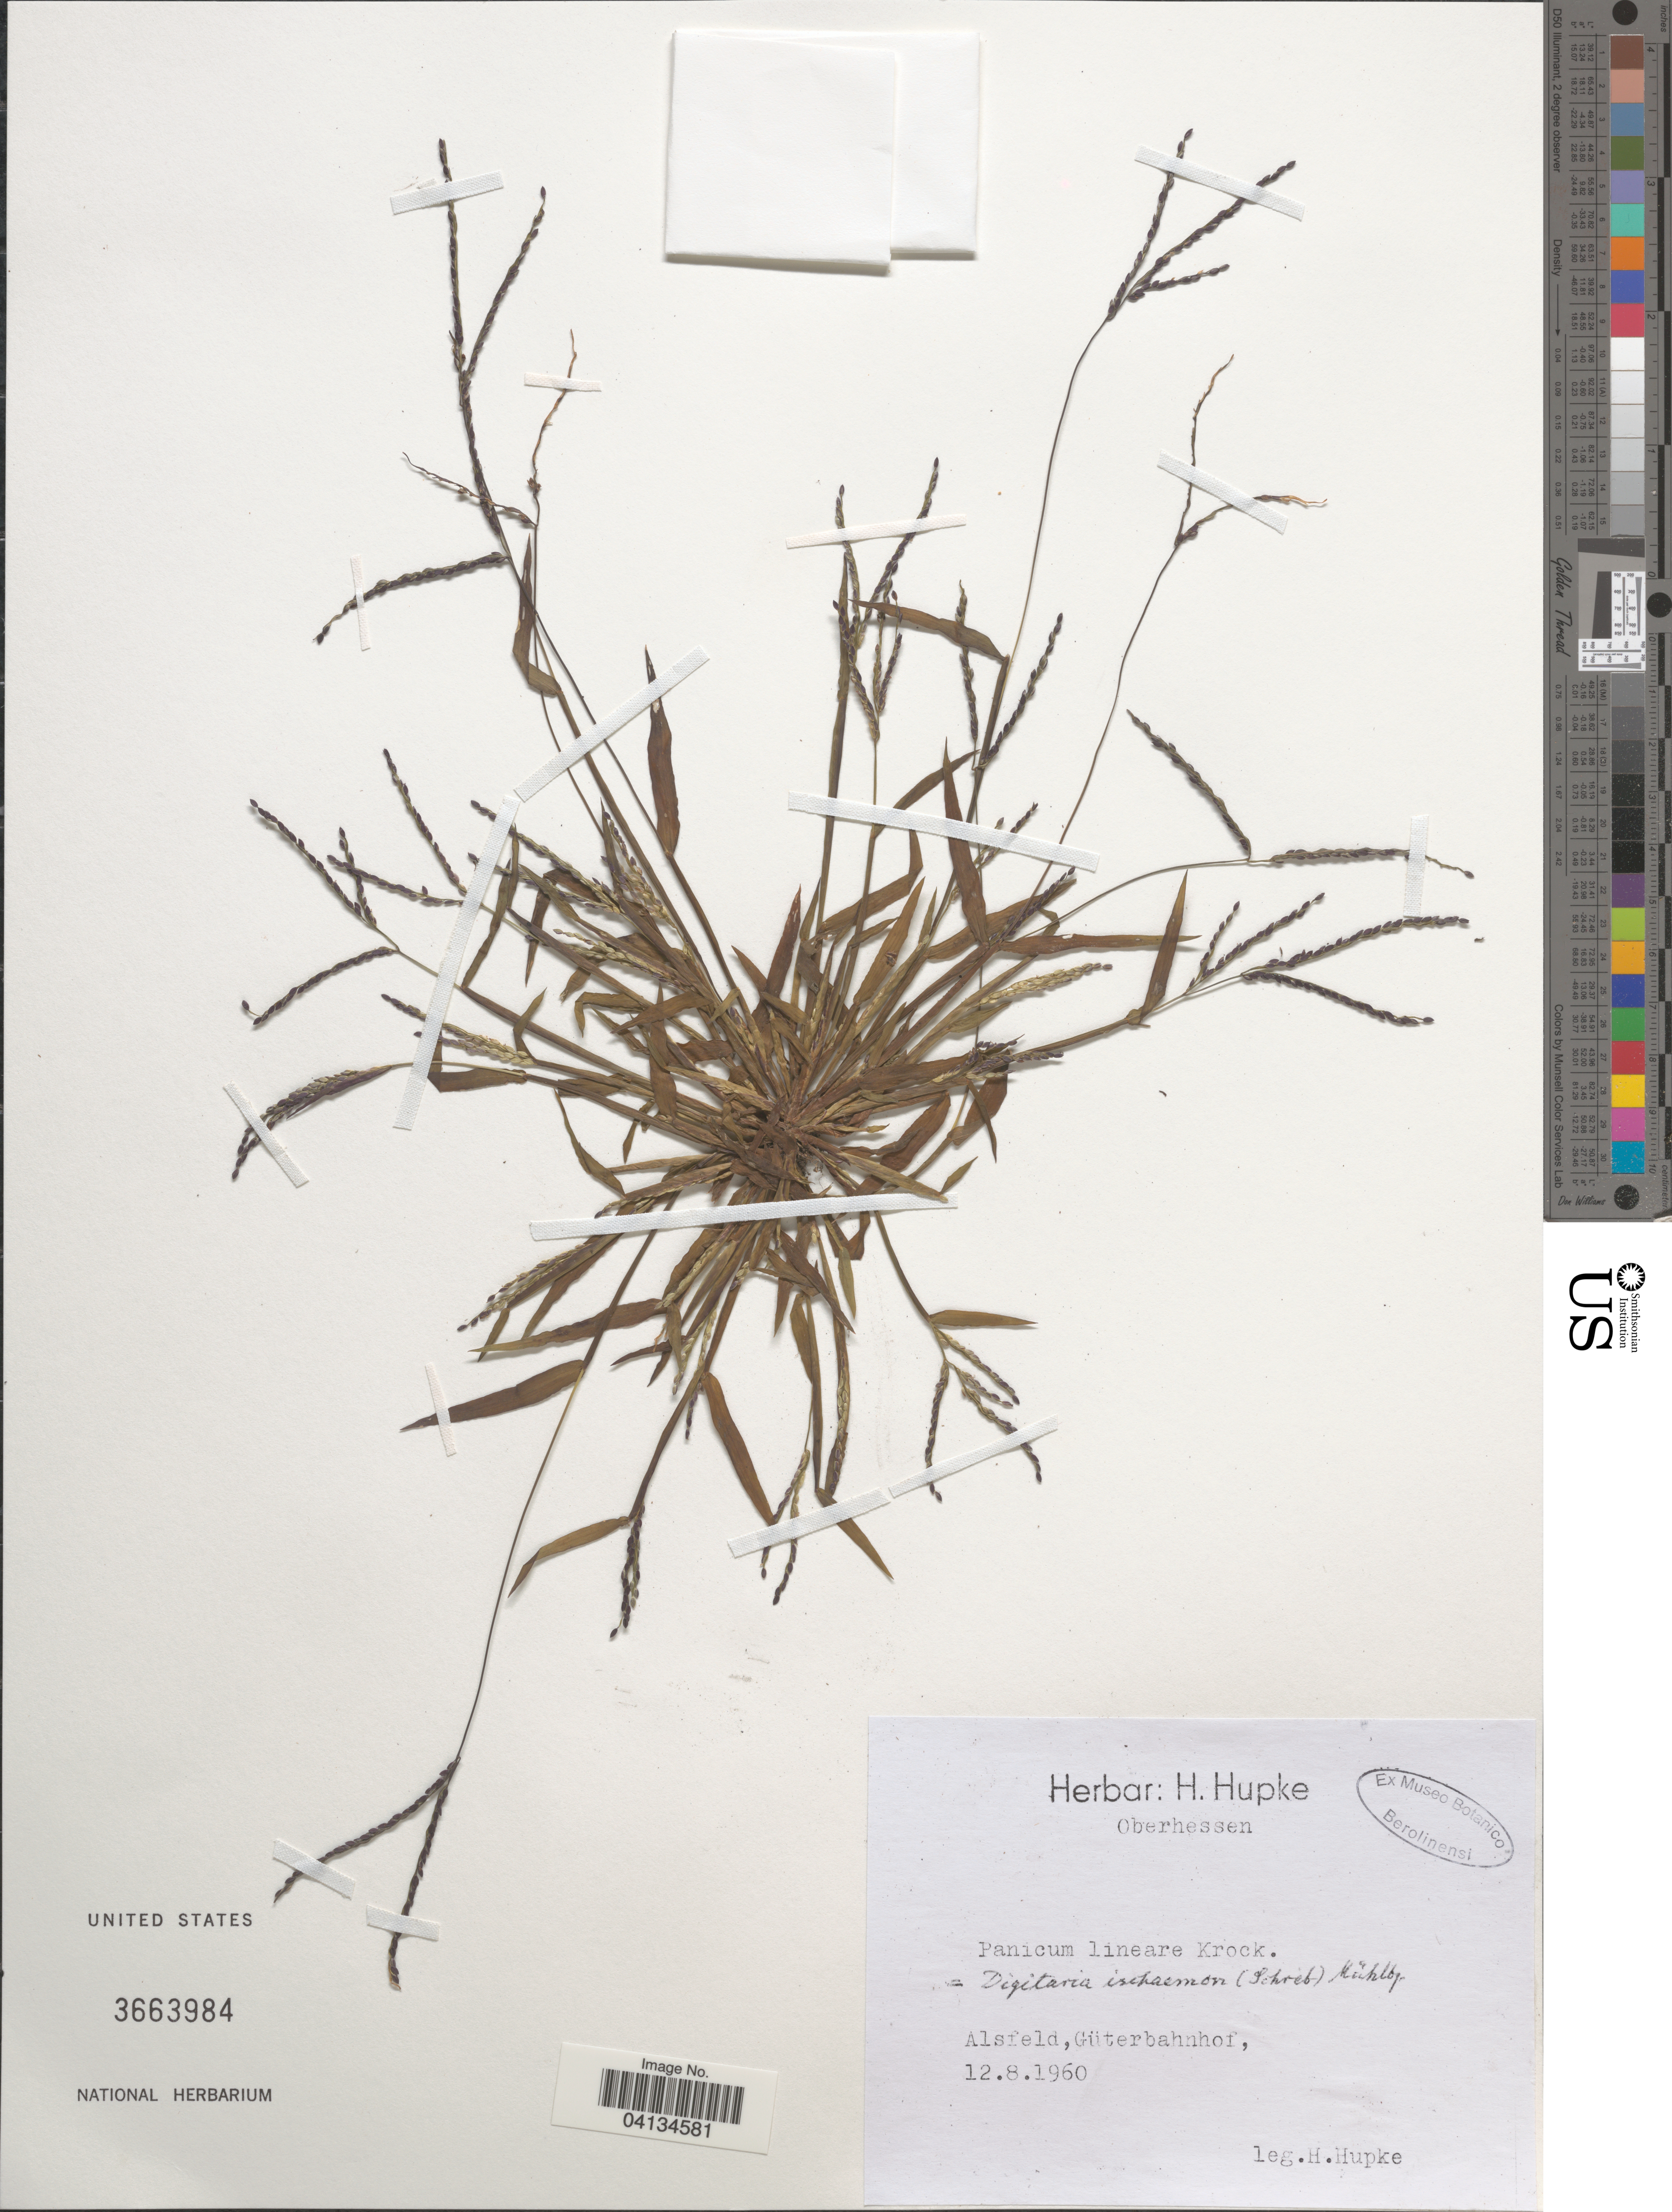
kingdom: Plantae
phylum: Tracheophyta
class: Liliopsida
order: Poales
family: Poaceae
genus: Digitaria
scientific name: Digitaria ischaemum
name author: (Schreber) Schreber ex Muhl.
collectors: H. Hupke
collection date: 1960-08-12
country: Germany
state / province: Hesse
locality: Alsfeld, Güterbahnhof.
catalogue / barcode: US 3663984